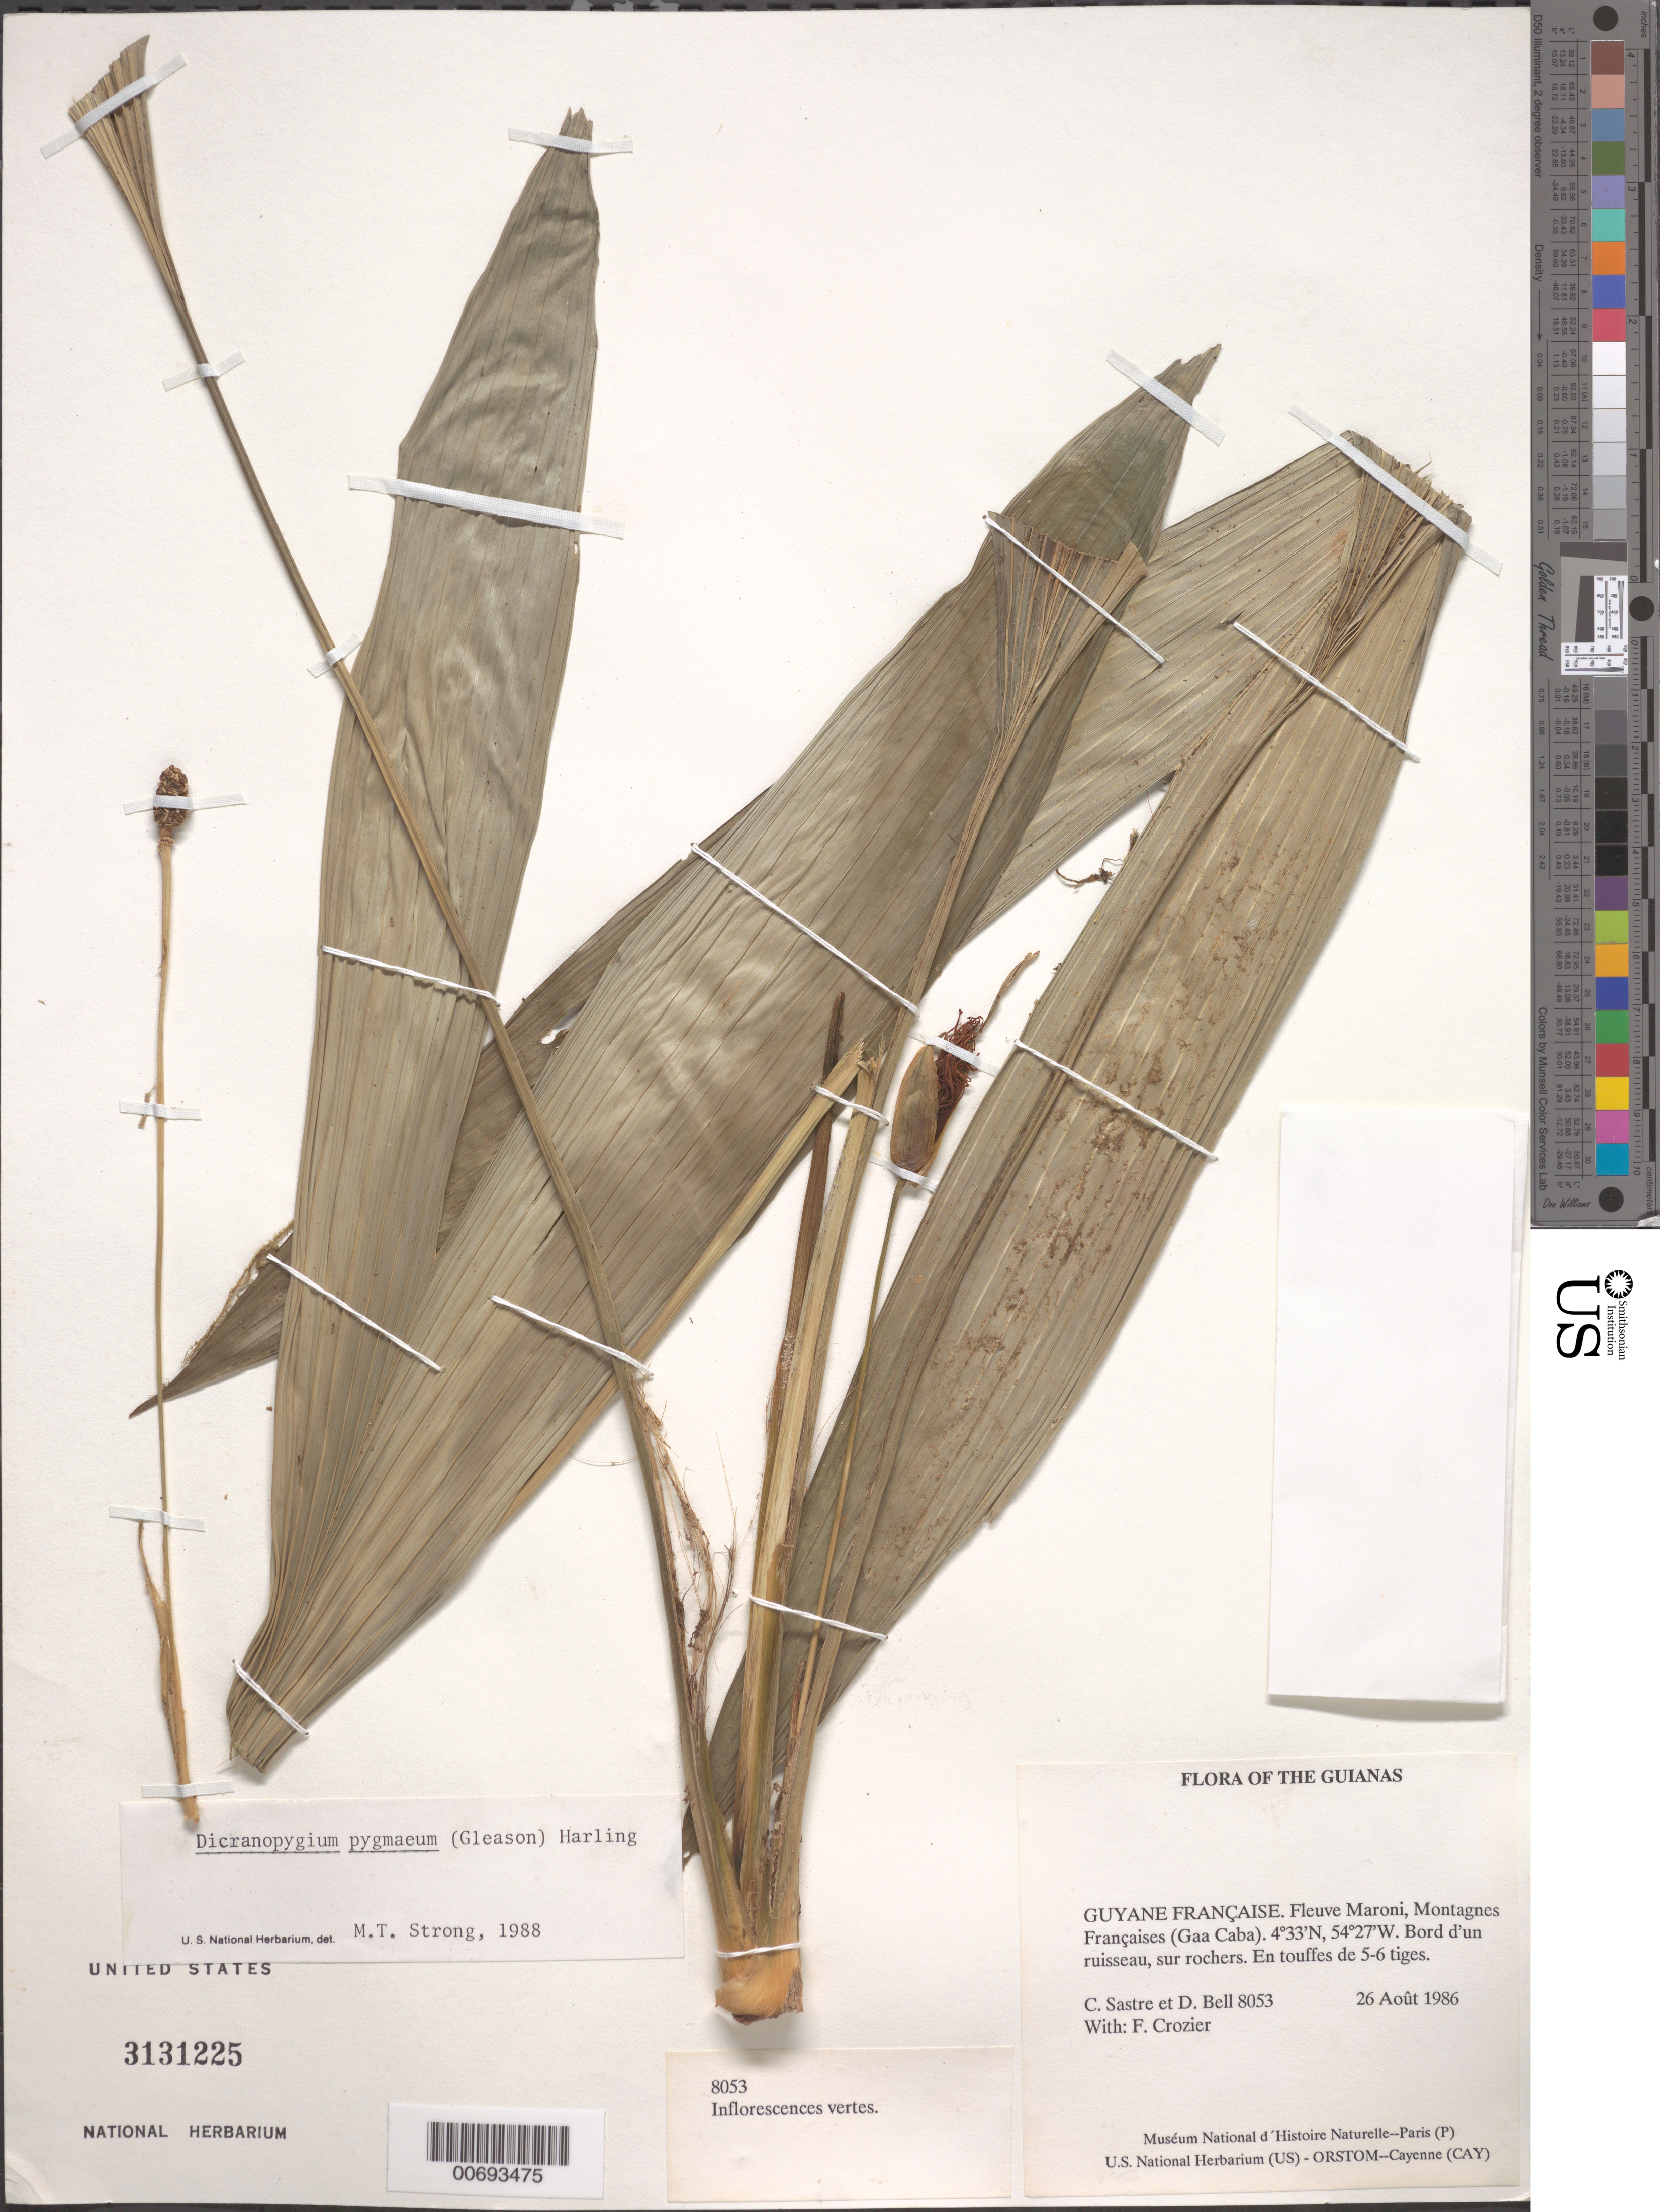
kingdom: Plantae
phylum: Tracheophyta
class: Liliopsida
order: Pandanales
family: Cyclanthaceae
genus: Dicranopygium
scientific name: Dicranopygium pygmaeum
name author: (Gleason) Harling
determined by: Strong, M. T., (US), Smithsonian Institution - National Museum of Natural History (UNITED STATES)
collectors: C. H. L. Sastre, D. A. Bell & F. Crozier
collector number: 8053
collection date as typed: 26 August 1986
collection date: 1986-08-26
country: French Guiana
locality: Fleuve Maroni, Montagnes Françaises (Gaa Caba)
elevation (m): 450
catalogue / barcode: US 3131225